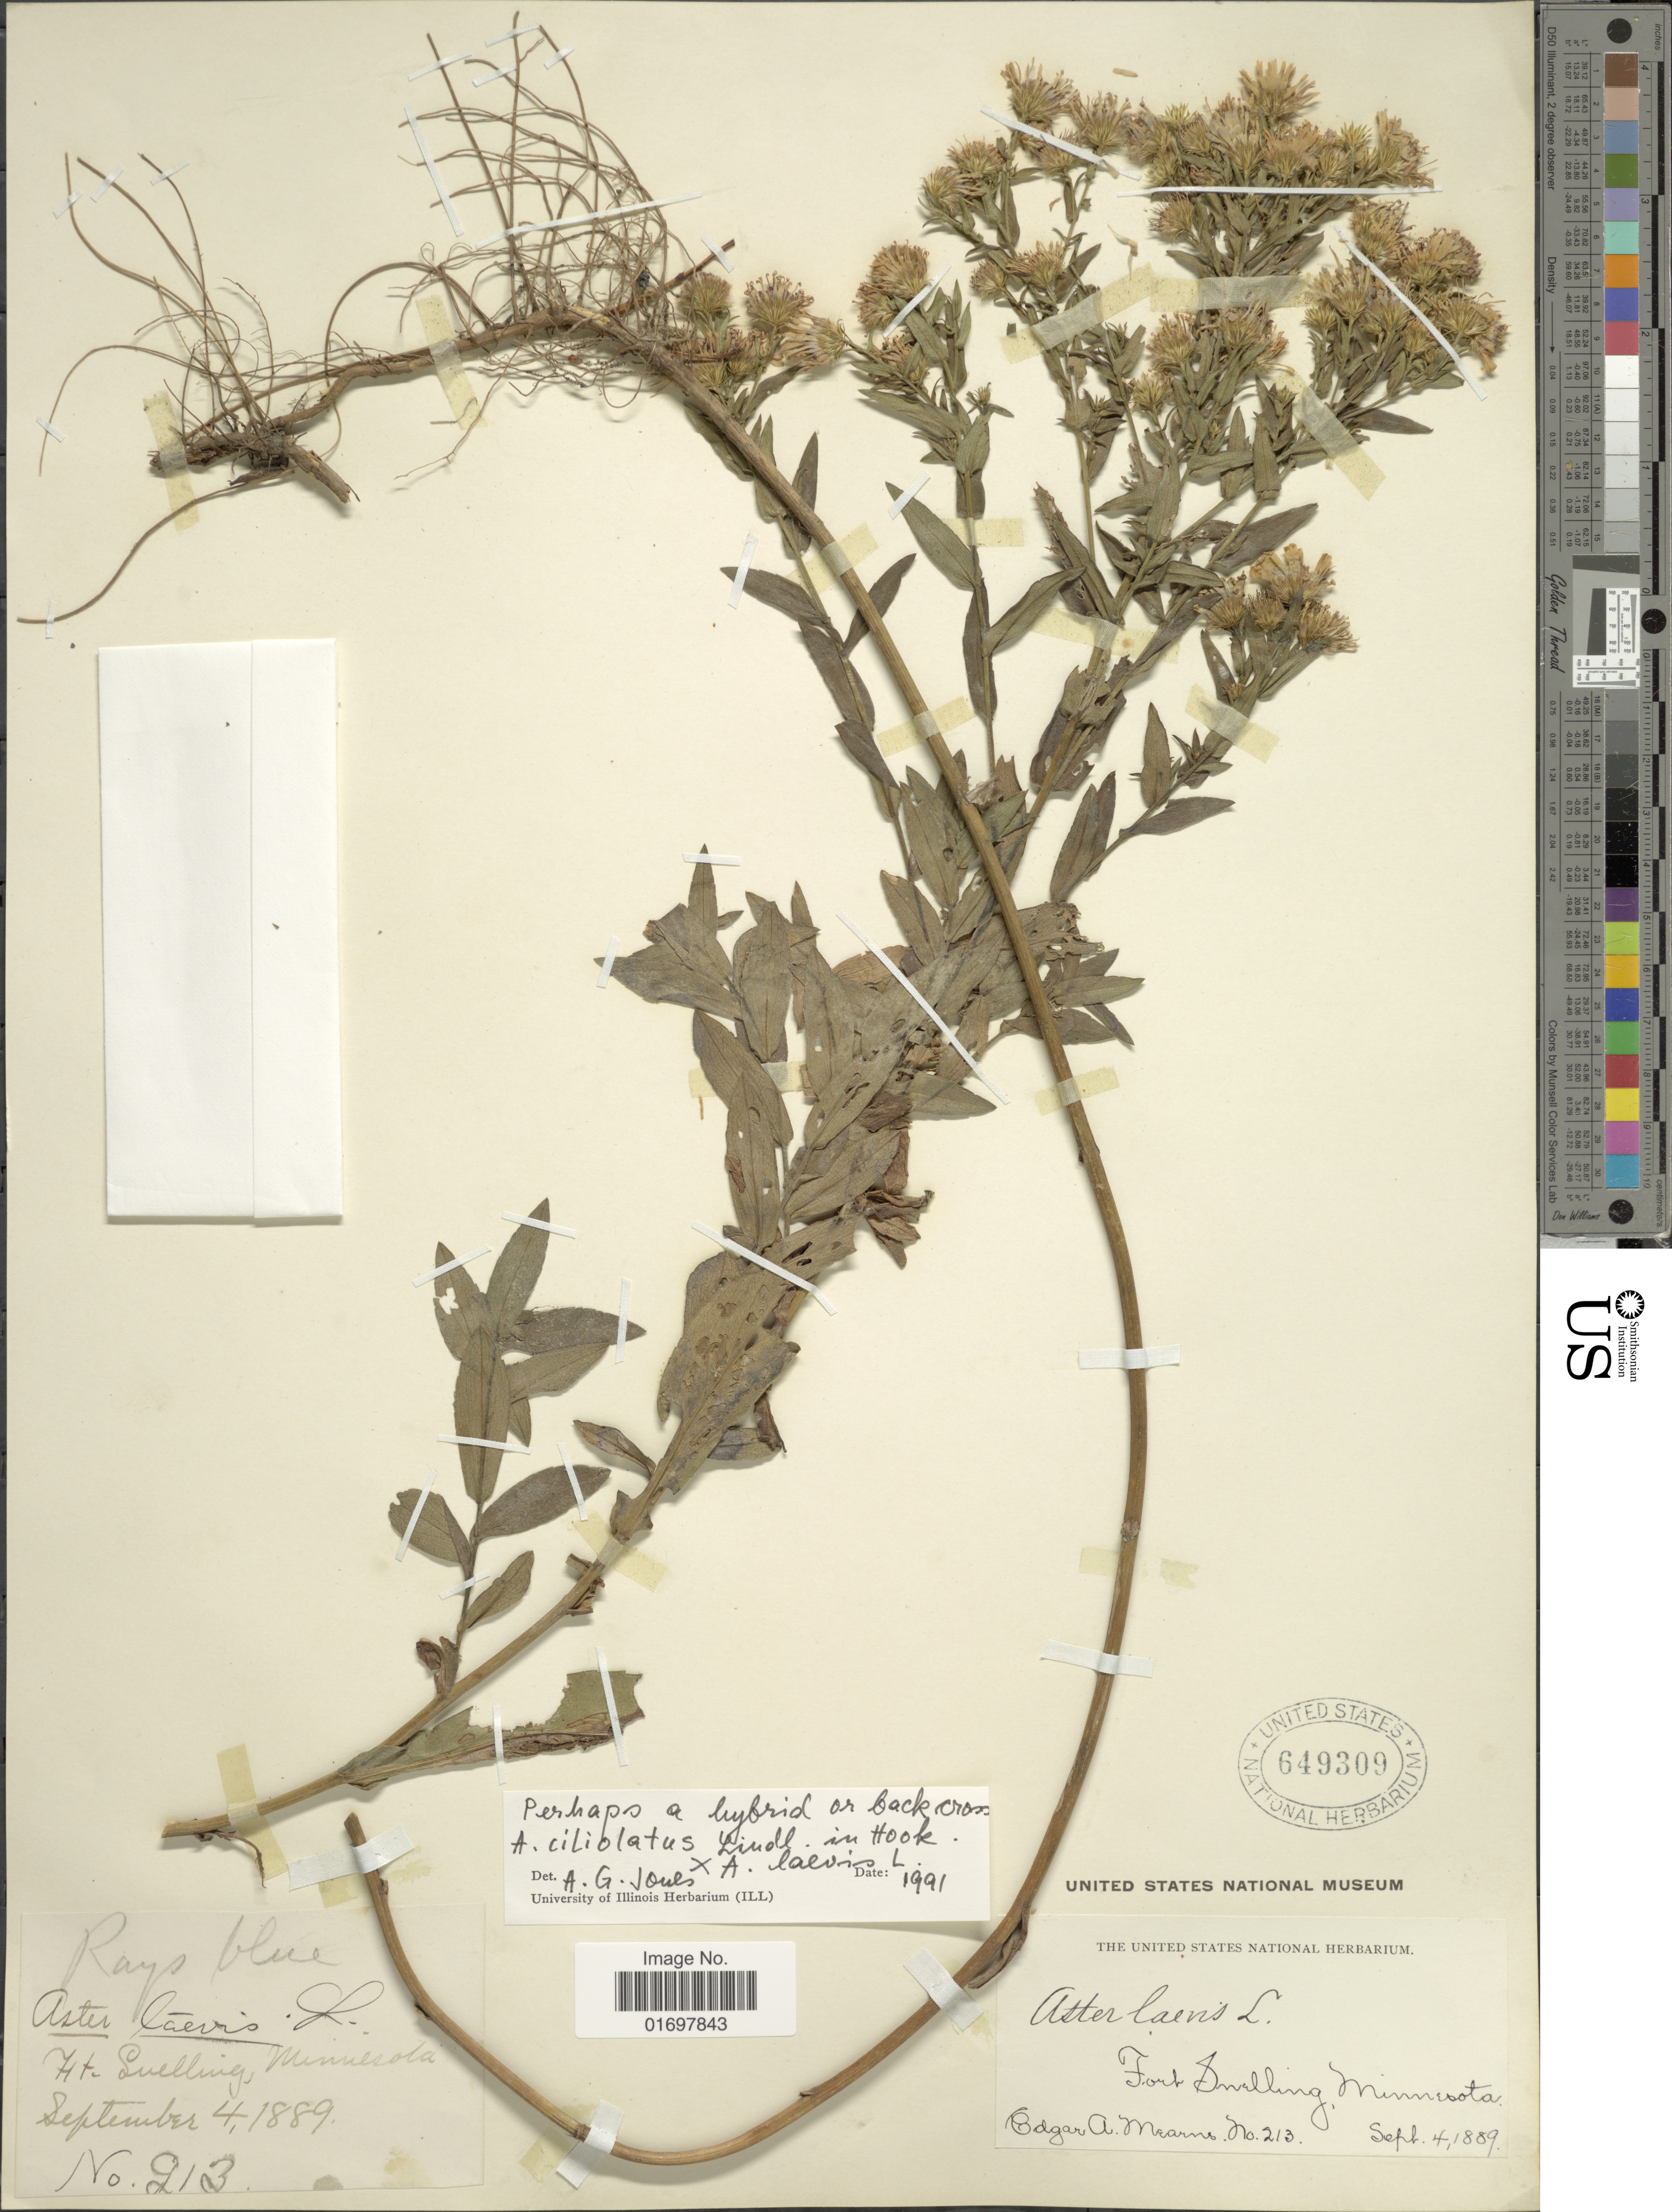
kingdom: Plantae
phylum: Tracheophyta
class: Magnoliopsida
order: Asterales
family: Asteraceae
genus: Symphyotrichum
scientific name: Symphyotrichum ciliolatum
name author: (Lindl.) Á. Löve & D. Löve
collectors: E. A. Mearns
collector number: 213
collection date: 1889-09-04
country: United States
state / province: Minnesota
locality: Fort Snelling, Minnesota.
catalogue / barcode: US 649309